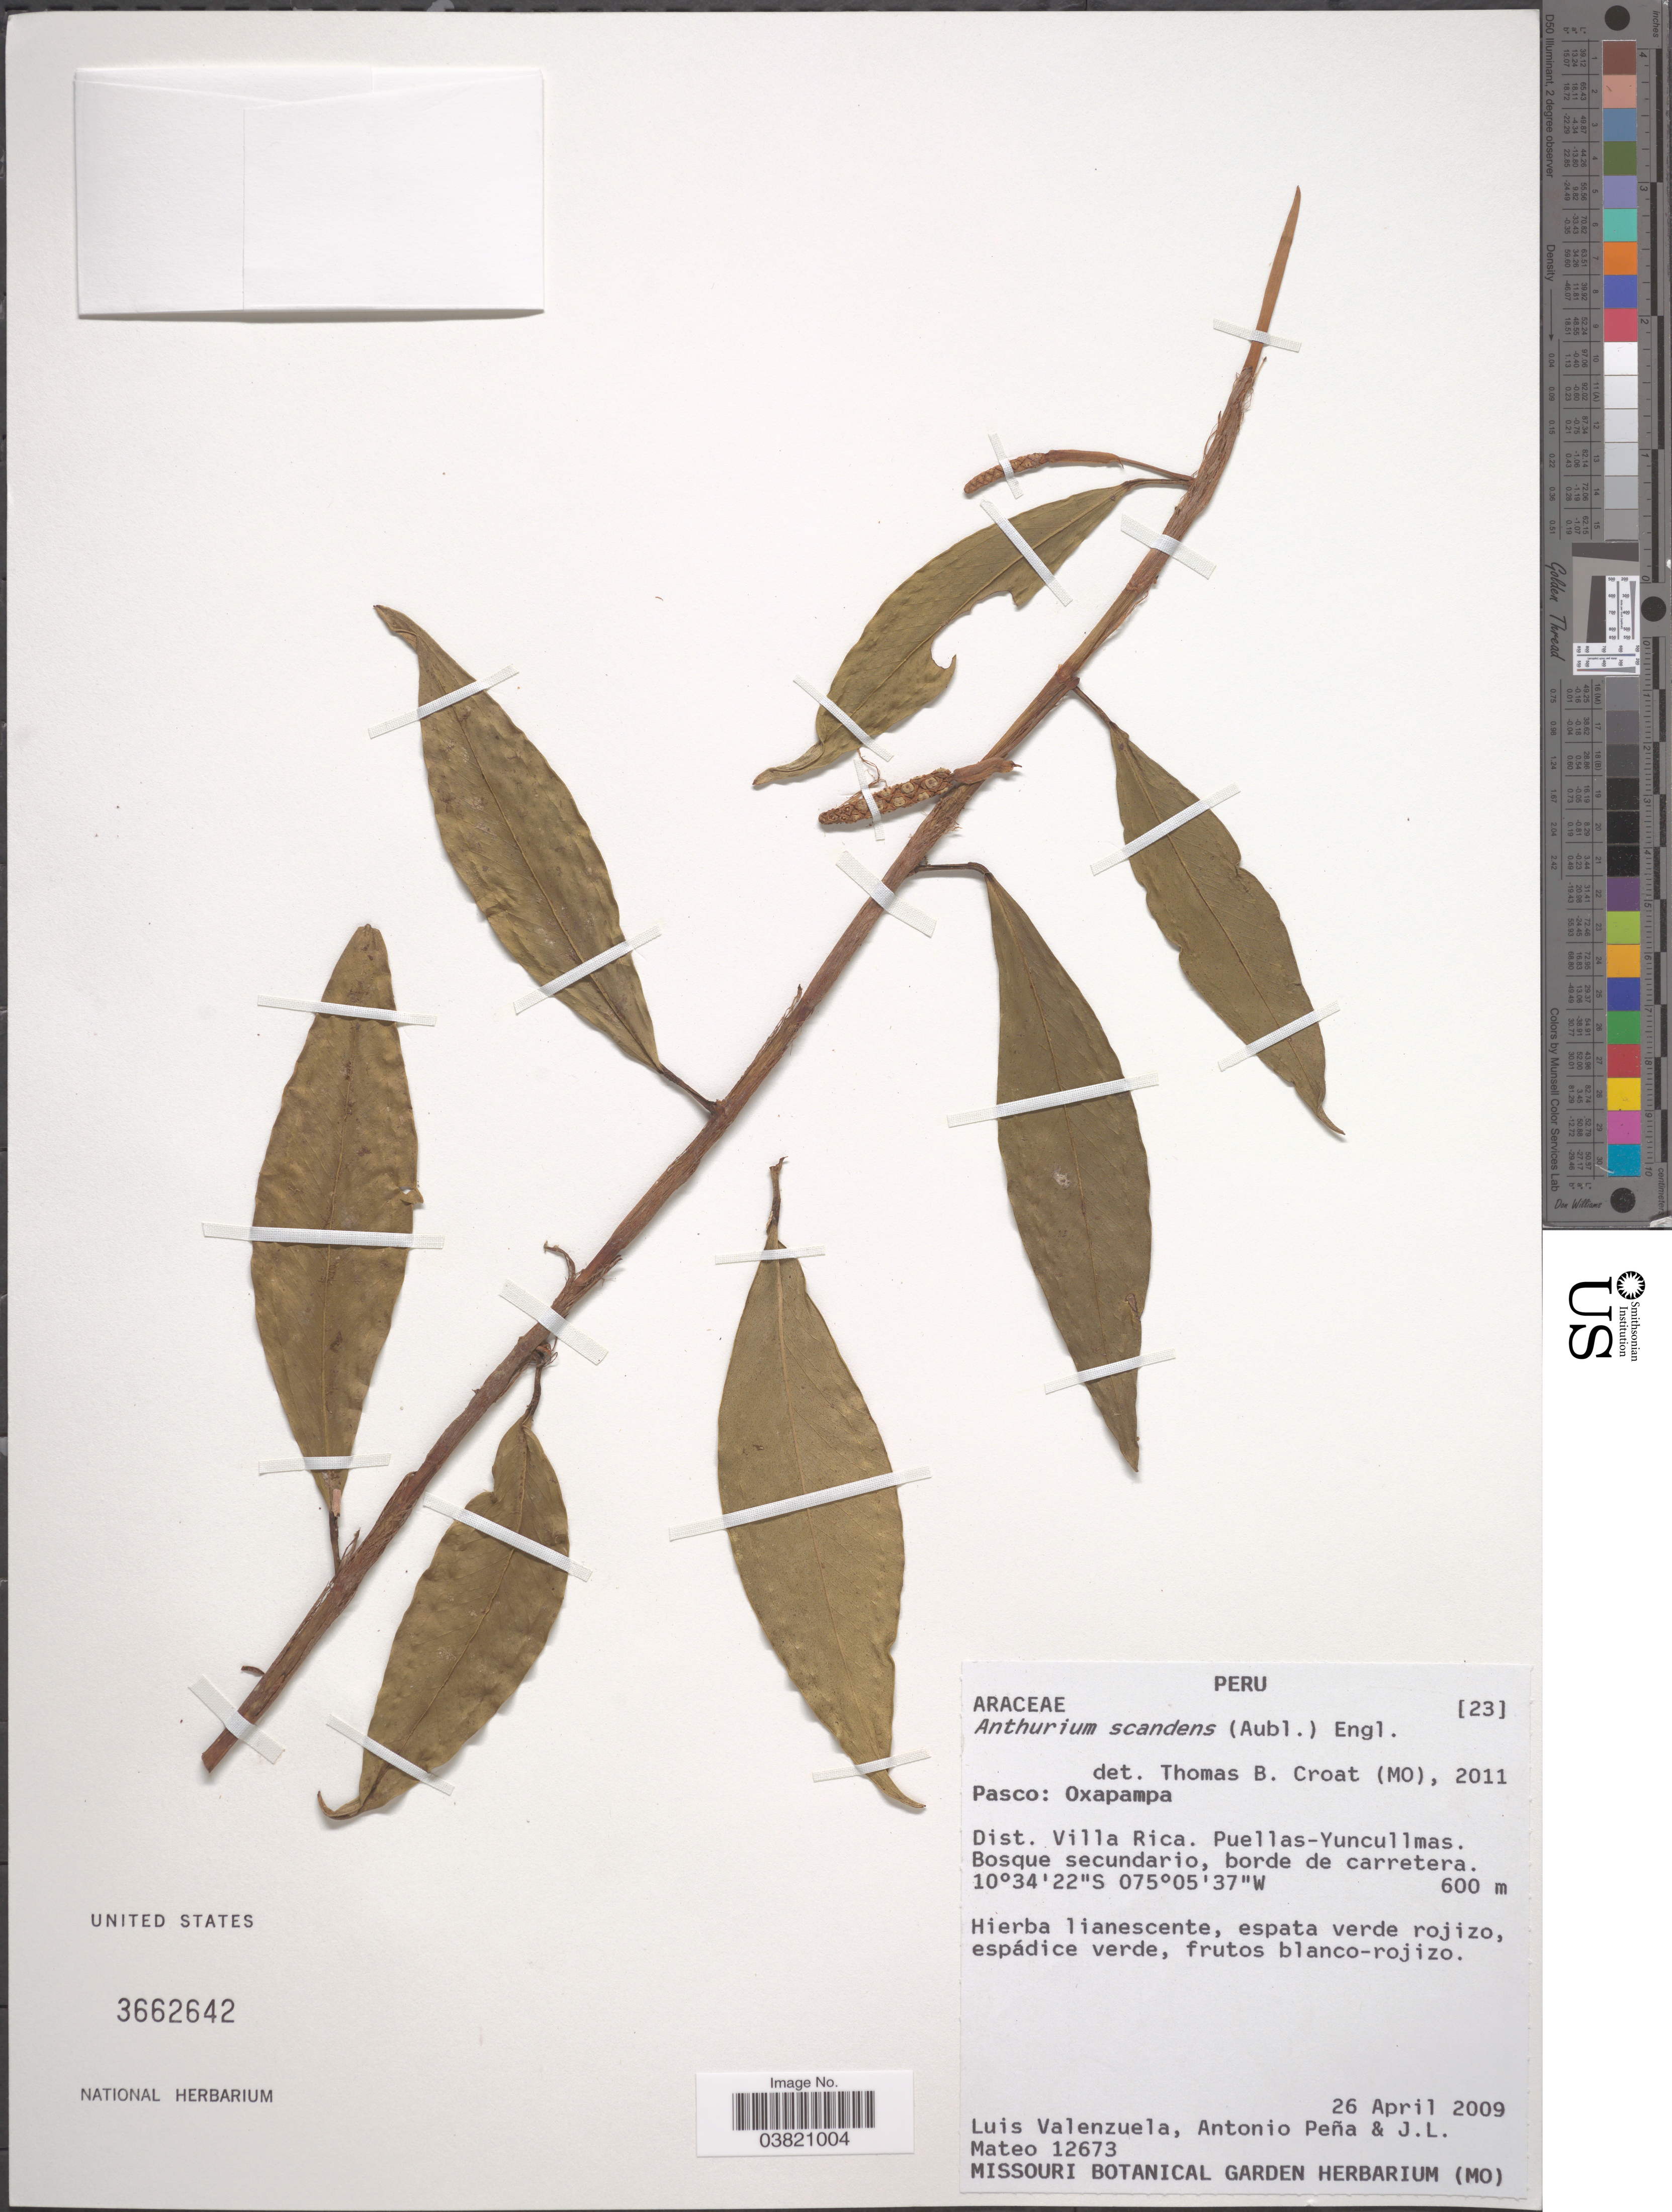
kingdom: Plantae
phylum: Tracheophyta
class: Liliopsida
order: Alismatales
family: Araceae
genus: Anthurium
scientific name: Anthurium scandens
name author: (Aubl.) Engl.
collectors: L. Valenzuela, A. Peña & J. Mateo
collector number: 12673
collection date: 2009-04-26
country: Peru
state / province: Pasco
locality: Oxapampa. Dist. Villa Rica. Puellas-Yuncullmas. Bosque secundario, borde de carretera.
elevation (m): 600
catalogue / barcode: US 3662642